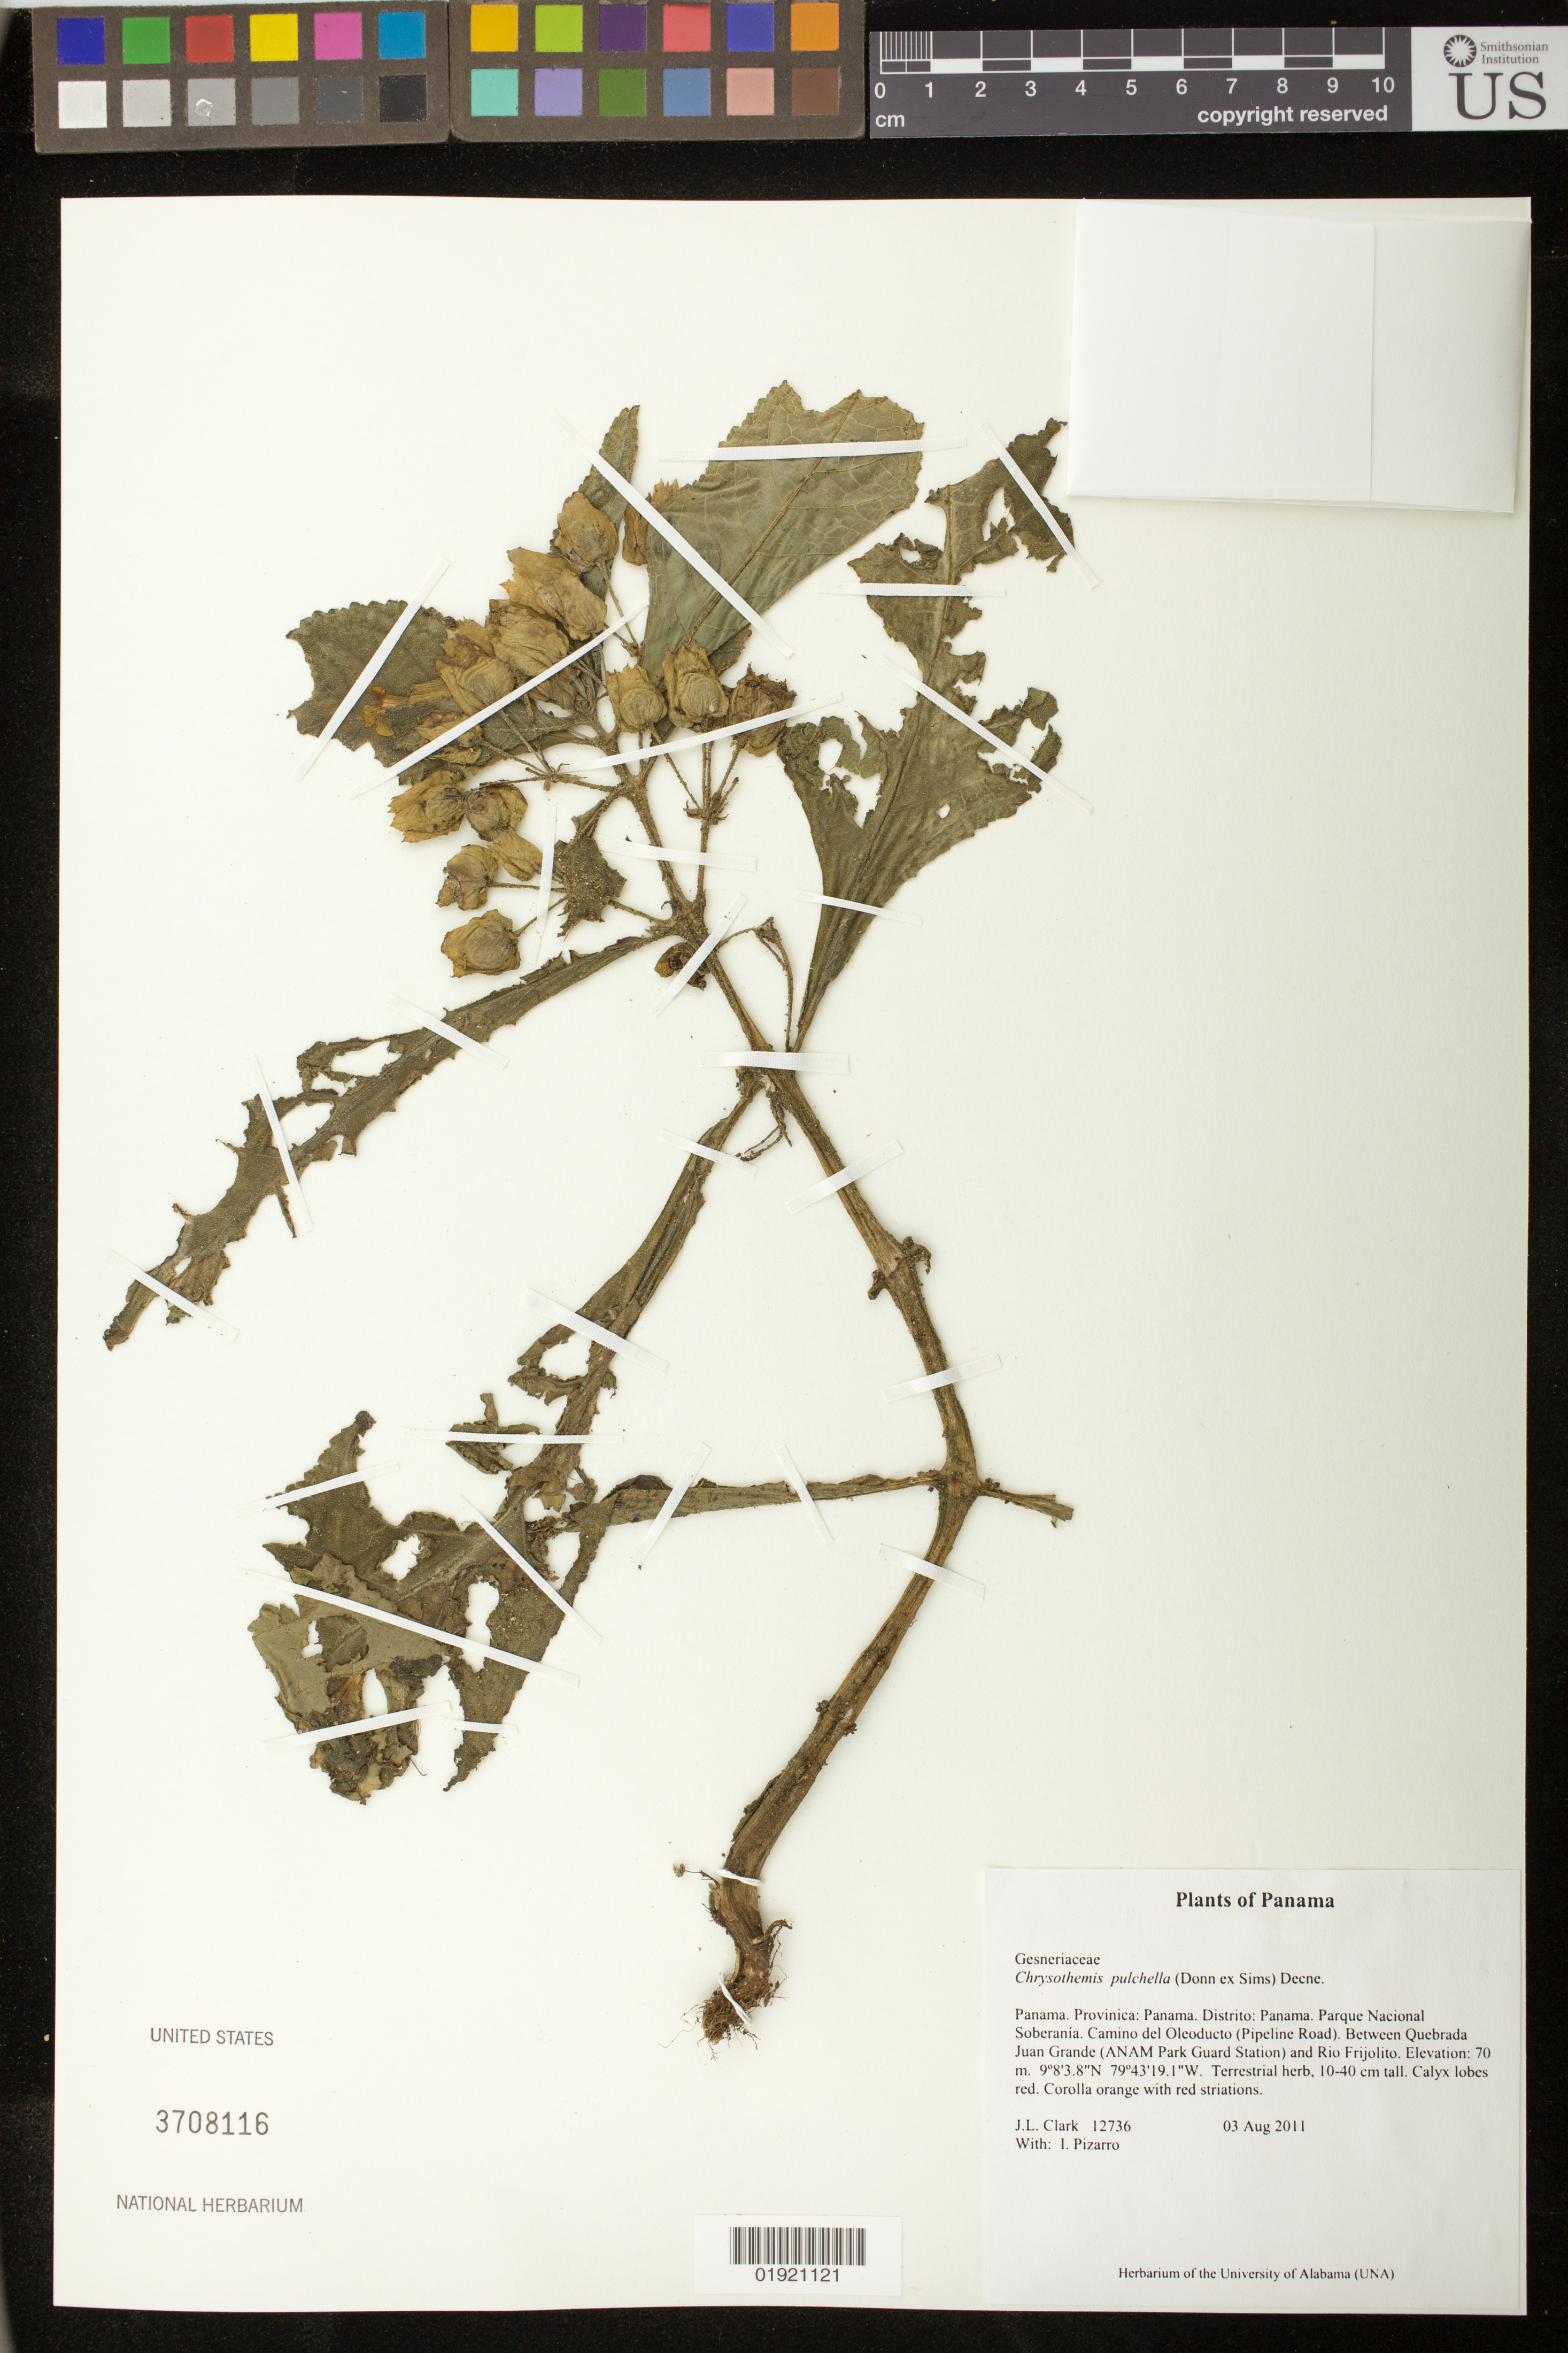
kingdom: Plantae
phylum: Tracheophyta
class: Magnoliopsida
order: Lamiales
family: Gesneriaceae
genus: Chrysothemis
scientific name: Chrysothemis pulchella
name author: (Donn ex Sims) Decne.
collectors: J. L. Clark & I. Pizarro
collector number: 12736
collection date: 2011-08-03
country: Panama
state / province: Panamá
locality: Distrito:Panama. Parque Nacional Soberania. Camino del Oleoducto (Pipeline Road). Between Quebrada Juan Grande (ANAM Park Guard Station) and Rio Frijolito.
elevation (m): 70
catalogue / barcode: US 3708116